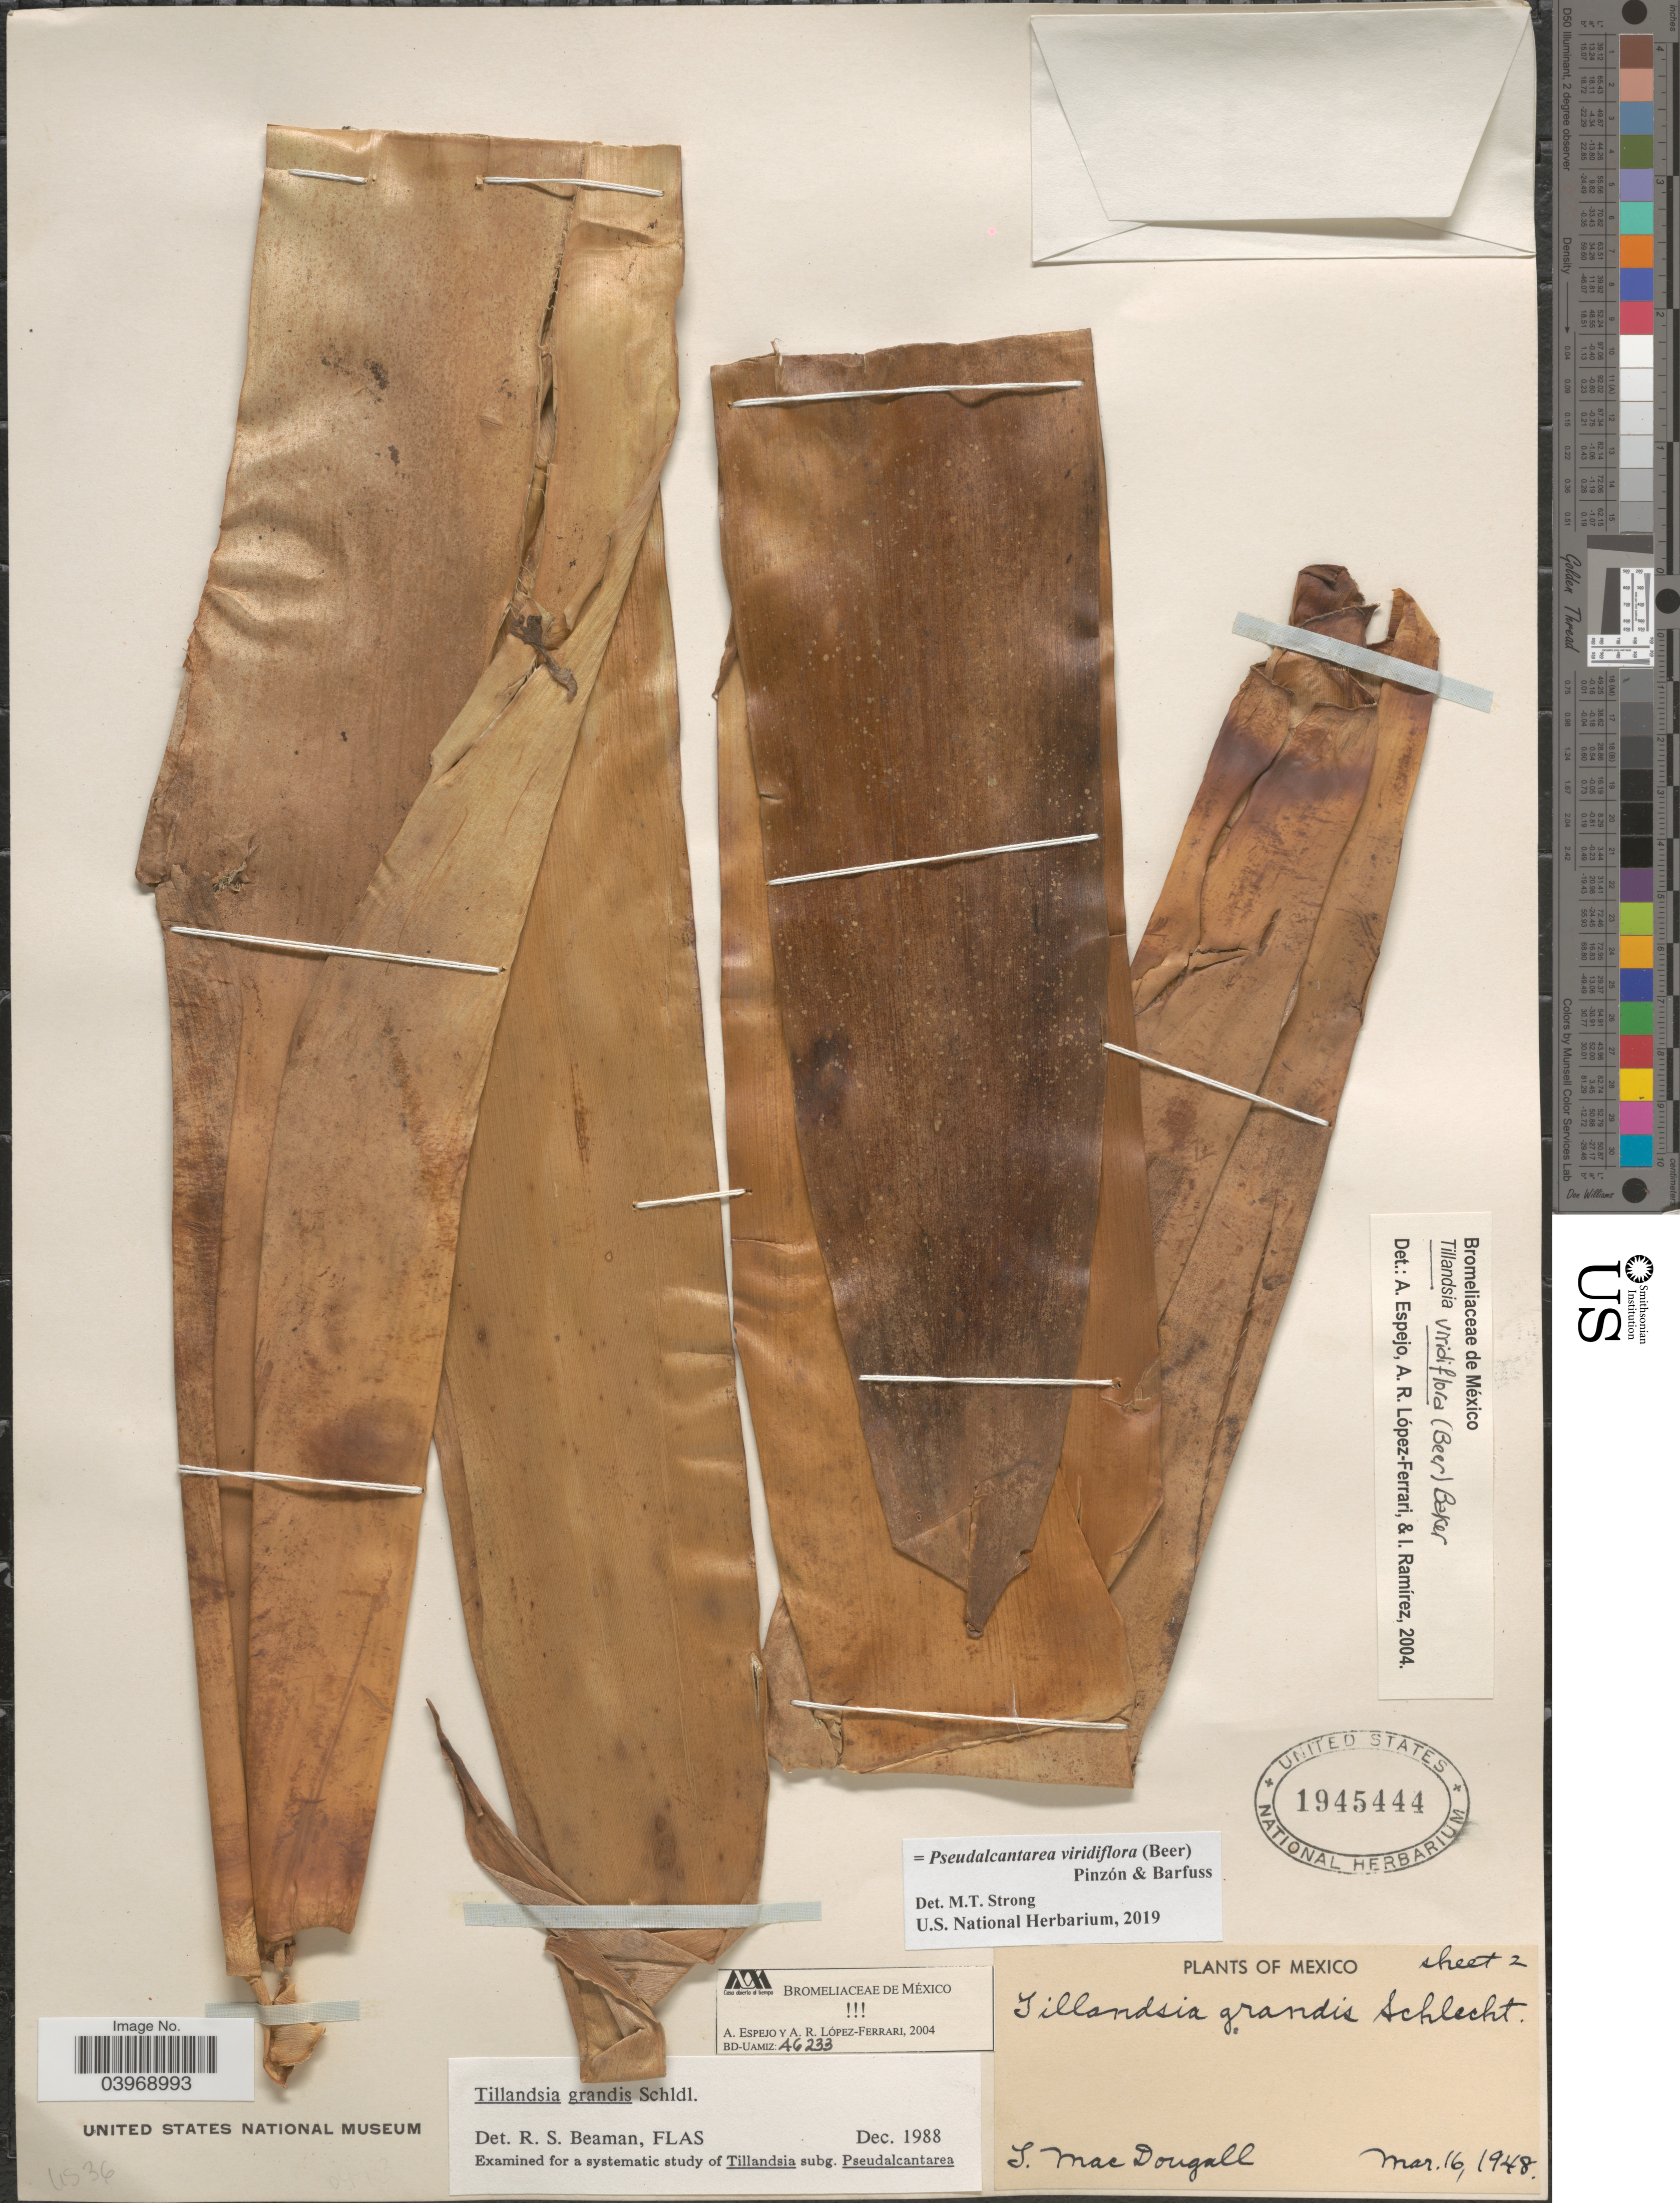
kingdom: Plantae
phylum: Tracheophyta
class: Liliopsida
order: Poales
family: Bromeliaceae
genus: Pseudalcantarea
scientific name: Pseudalcantarea viridiflora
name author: (Beer) Pinzón & Barfuss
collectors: T. B. MacDougall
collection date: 1948-03-16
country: Mexico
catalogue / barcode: US 1945444